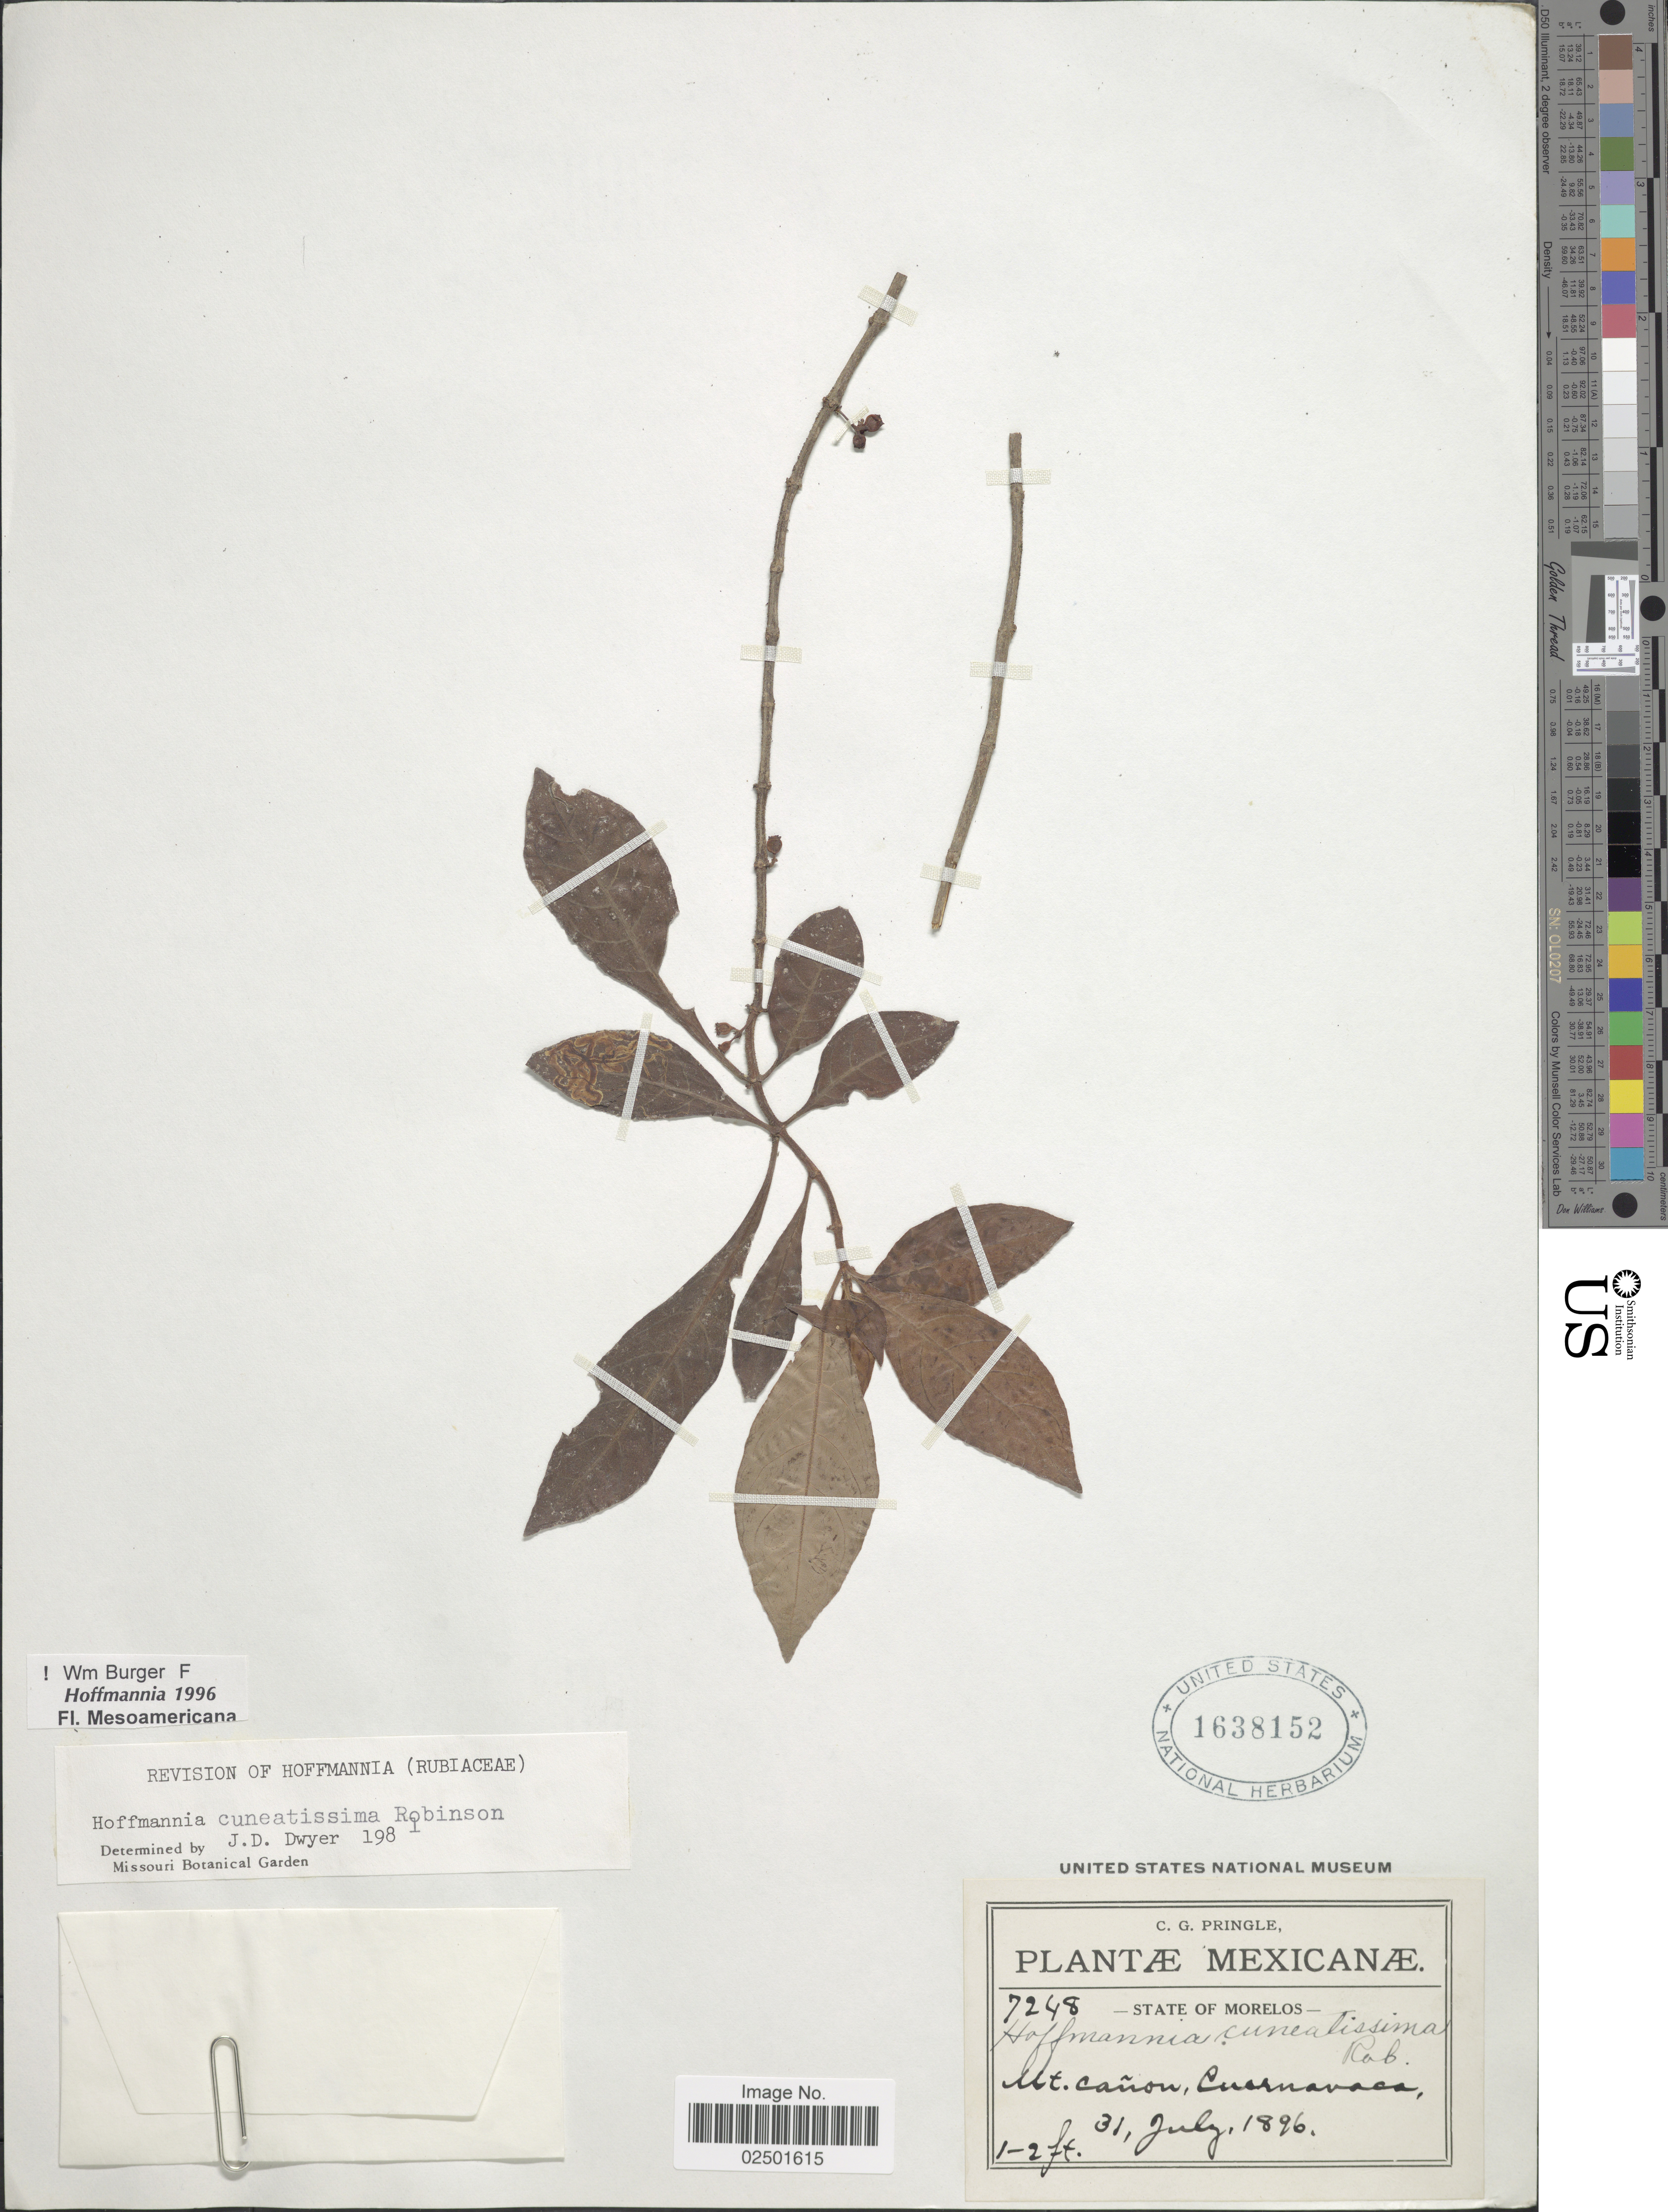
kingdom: Plantae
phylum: Tracheophyta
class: Magnoliopsida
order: Gentianales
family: Rubiaceae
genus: Hoffmannia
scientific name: Hoffmannia cuneatissima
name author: B.L. Rob.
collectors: C. G. Pringle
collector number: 7248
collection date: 1896-07-31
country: Mexico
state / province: Morelos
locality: Mt Cañon, Cuarnavaca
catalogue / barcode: US 1638152